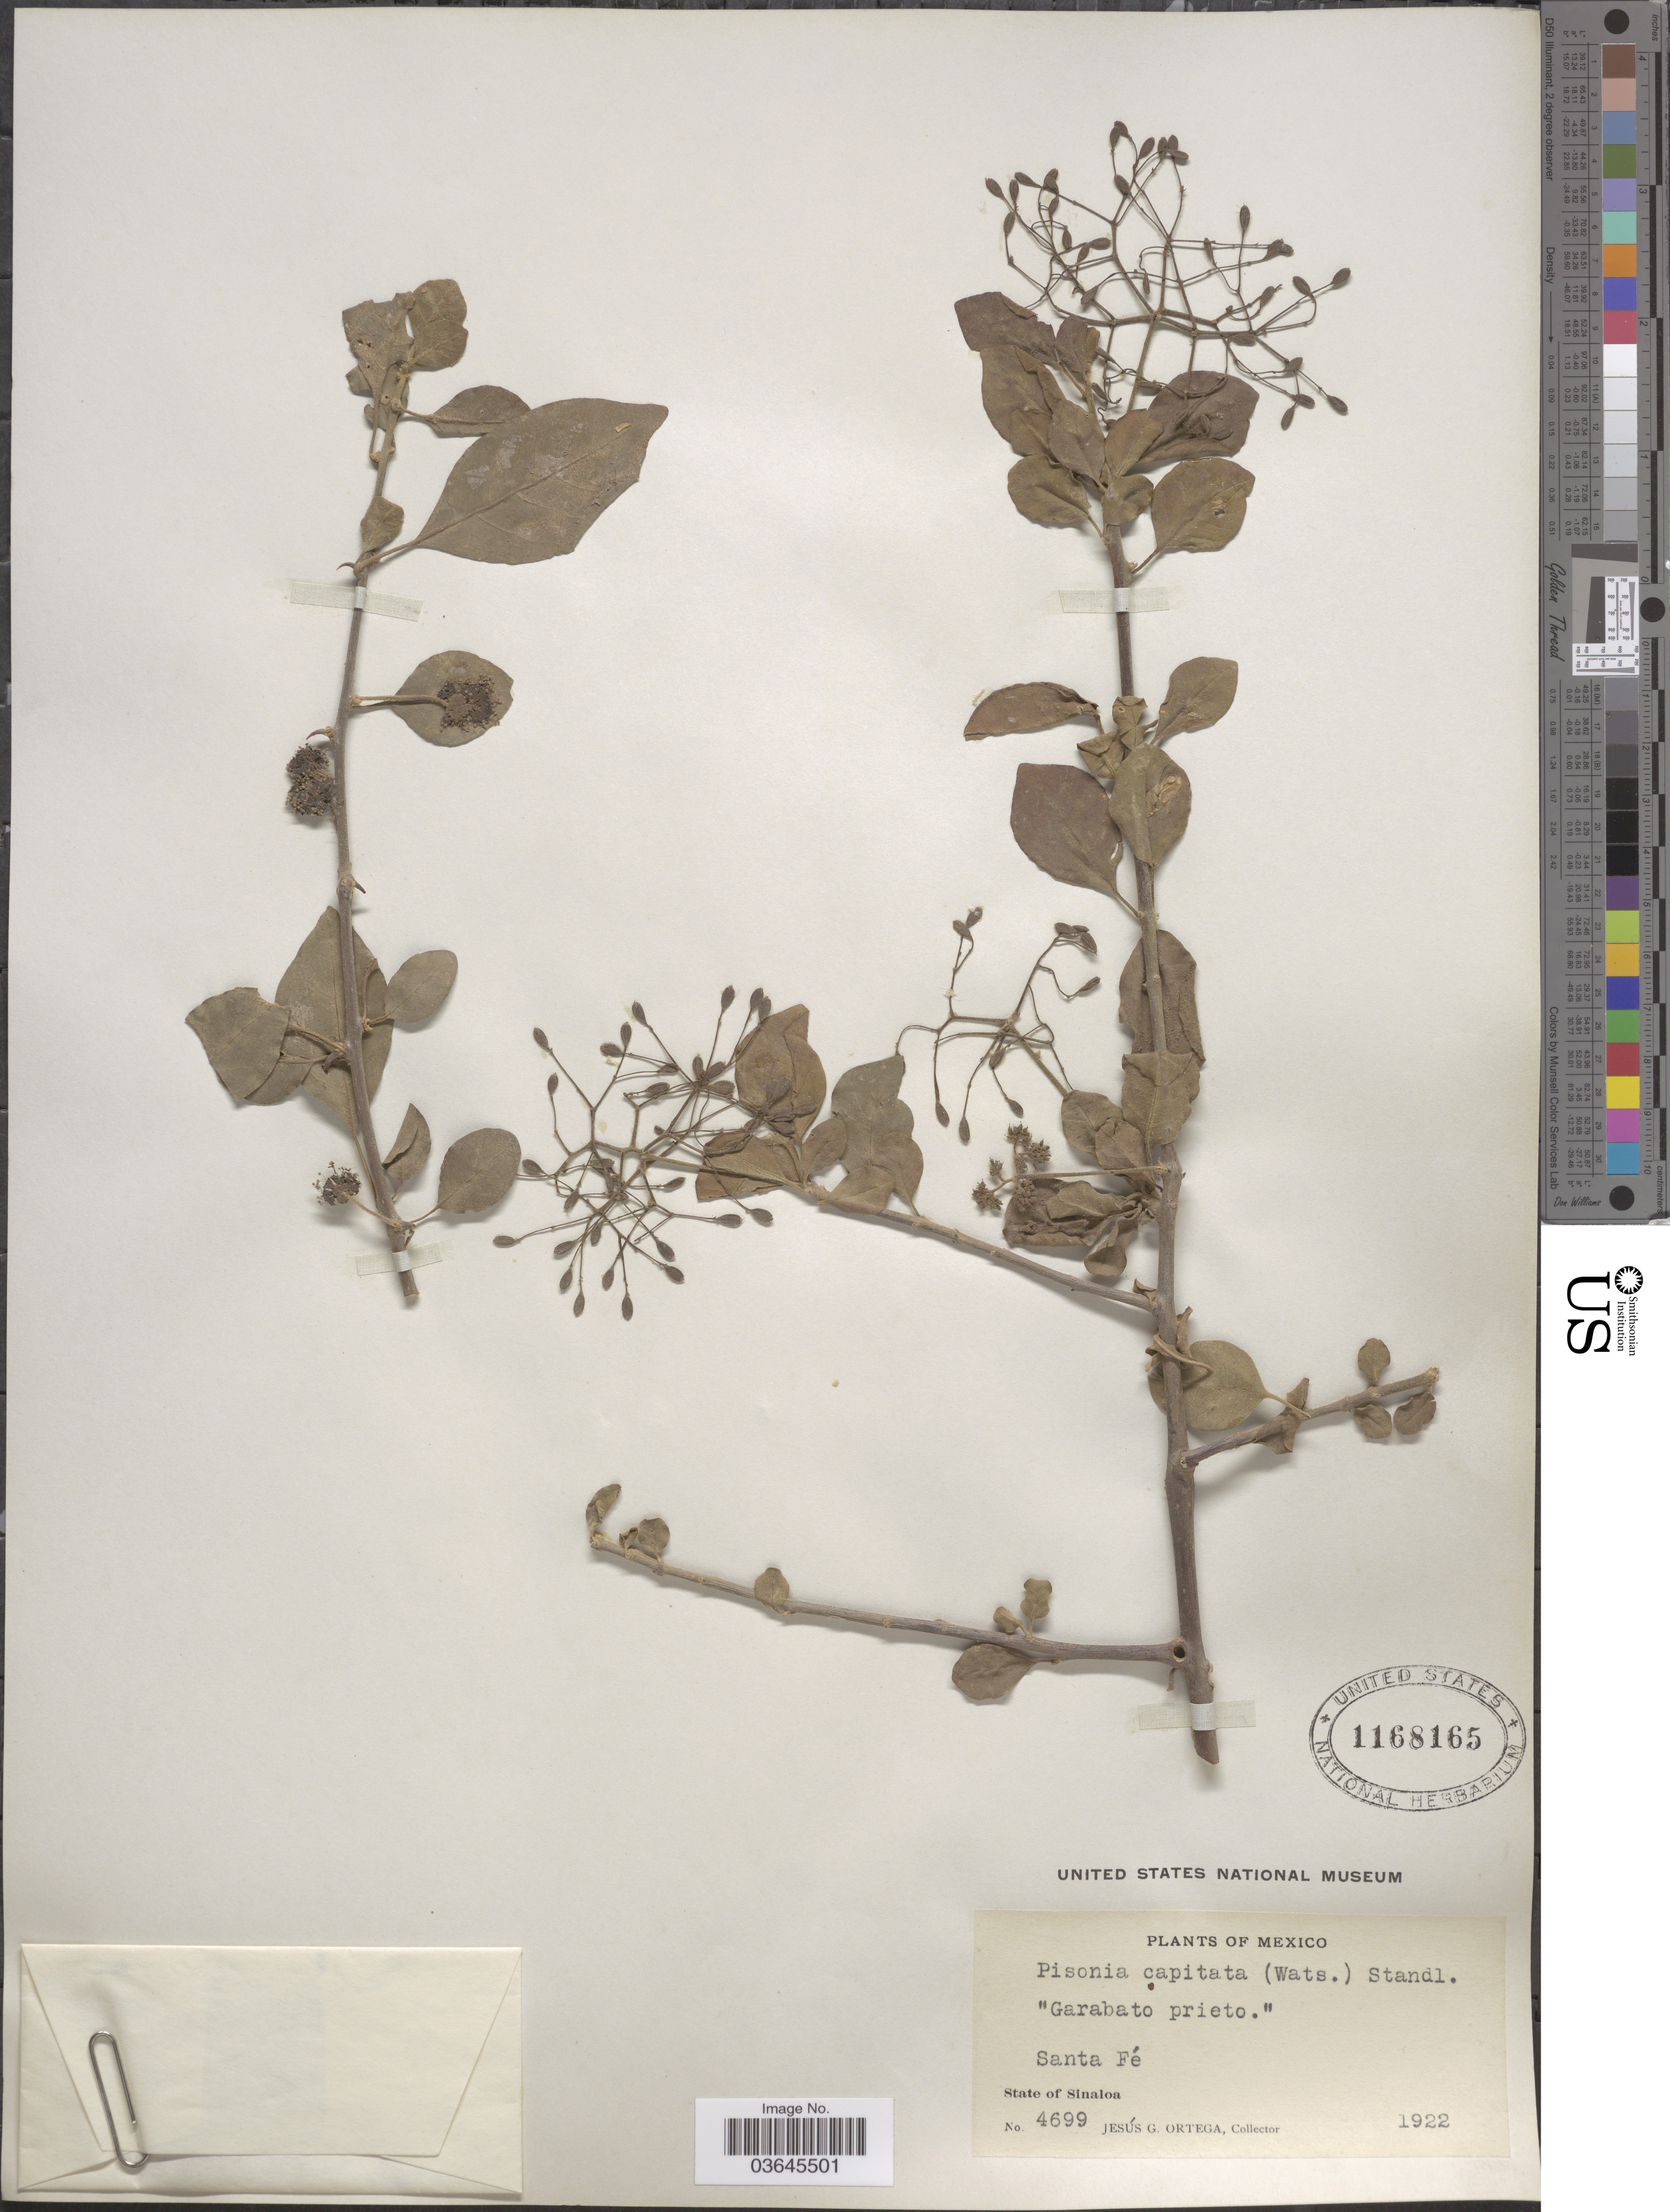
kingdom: Plantae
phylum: Tracheophyta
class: Magnoliopsida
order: Caryophyllales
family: Nyctaginaceae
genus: Pisonia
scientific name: Pisonia capitata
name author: (S. Watson) Standl.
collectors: J. Ortega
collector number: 4699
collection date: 1922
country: Mexico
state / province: Sinaloa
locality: Santa Fé.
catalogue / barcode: US 1168165